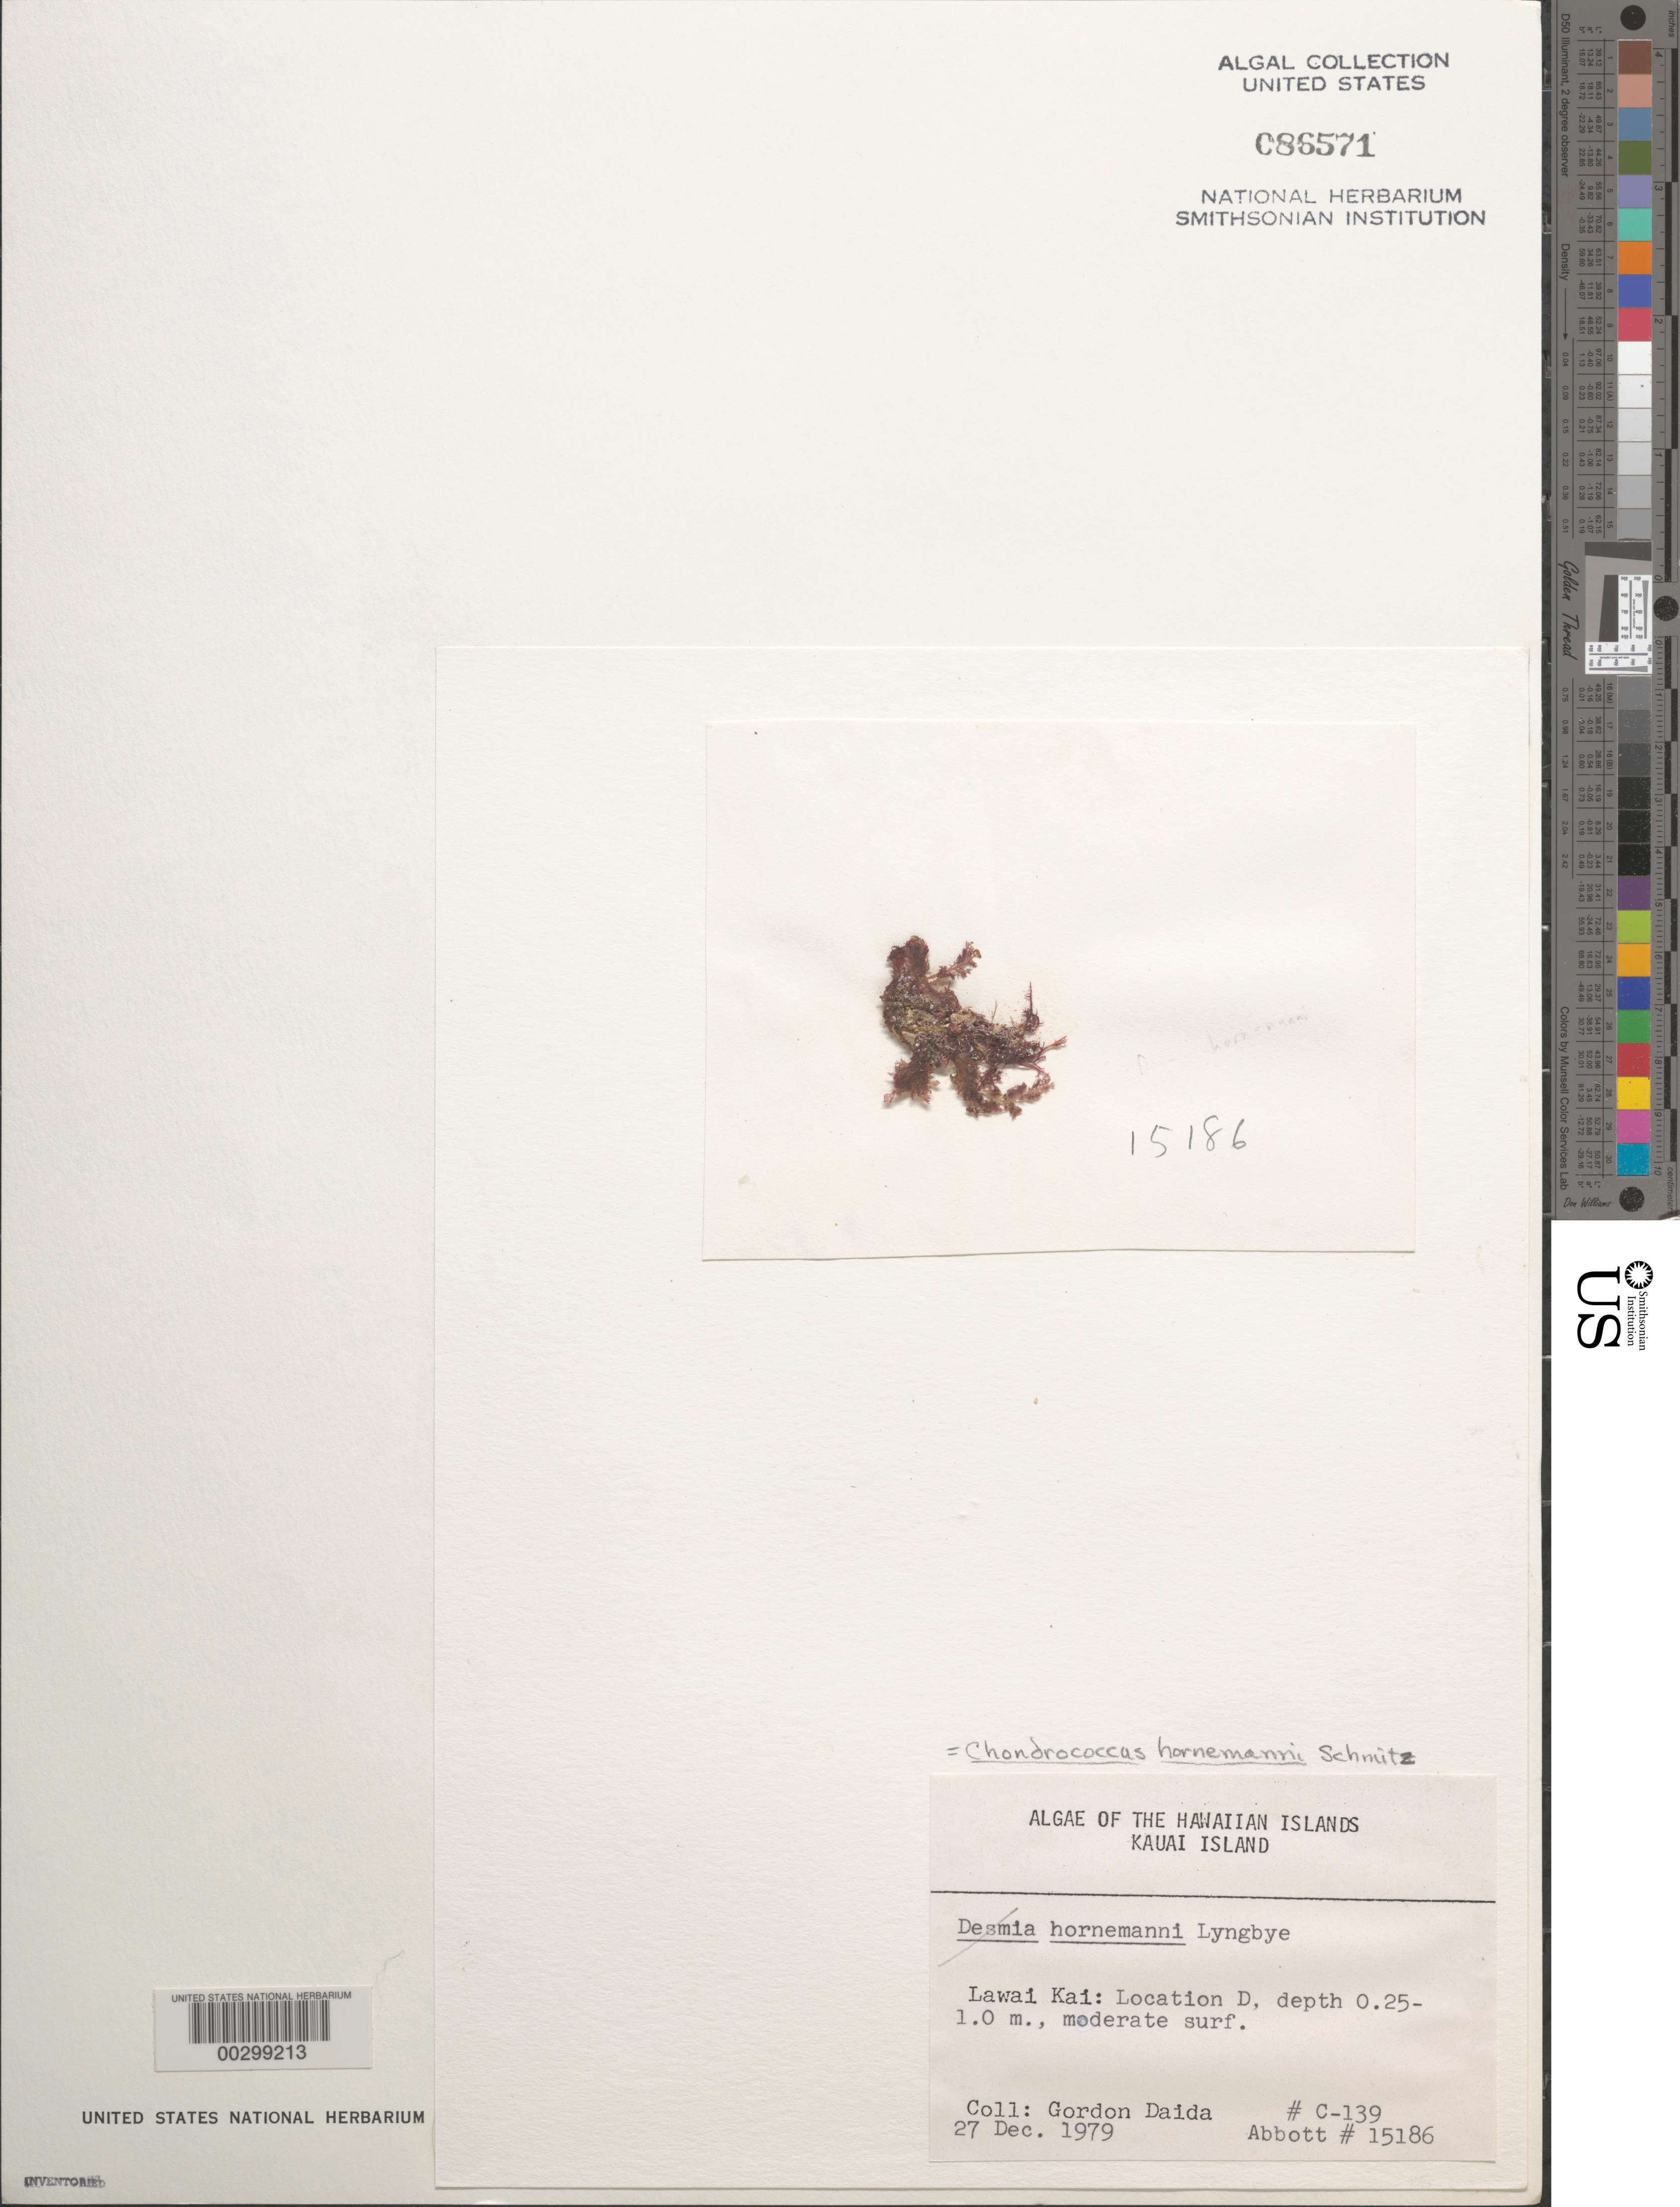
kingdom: Plantae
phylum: Rhodophyta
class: Florideophyceae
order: Gigartinales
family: Rhizophyllidaceae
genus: Portieria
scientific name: Portieria hornemannii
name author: (Lyngbye) P.C. Silva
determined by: Algae name updating Project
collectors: G. Daida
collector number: C139 & IAA 15186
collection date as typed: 27 Dec 1979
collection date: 1979-12-27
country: United States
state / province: Hawaii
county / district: Kauai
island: Kaua'i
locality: Lawai Kai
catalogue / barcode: US 86571